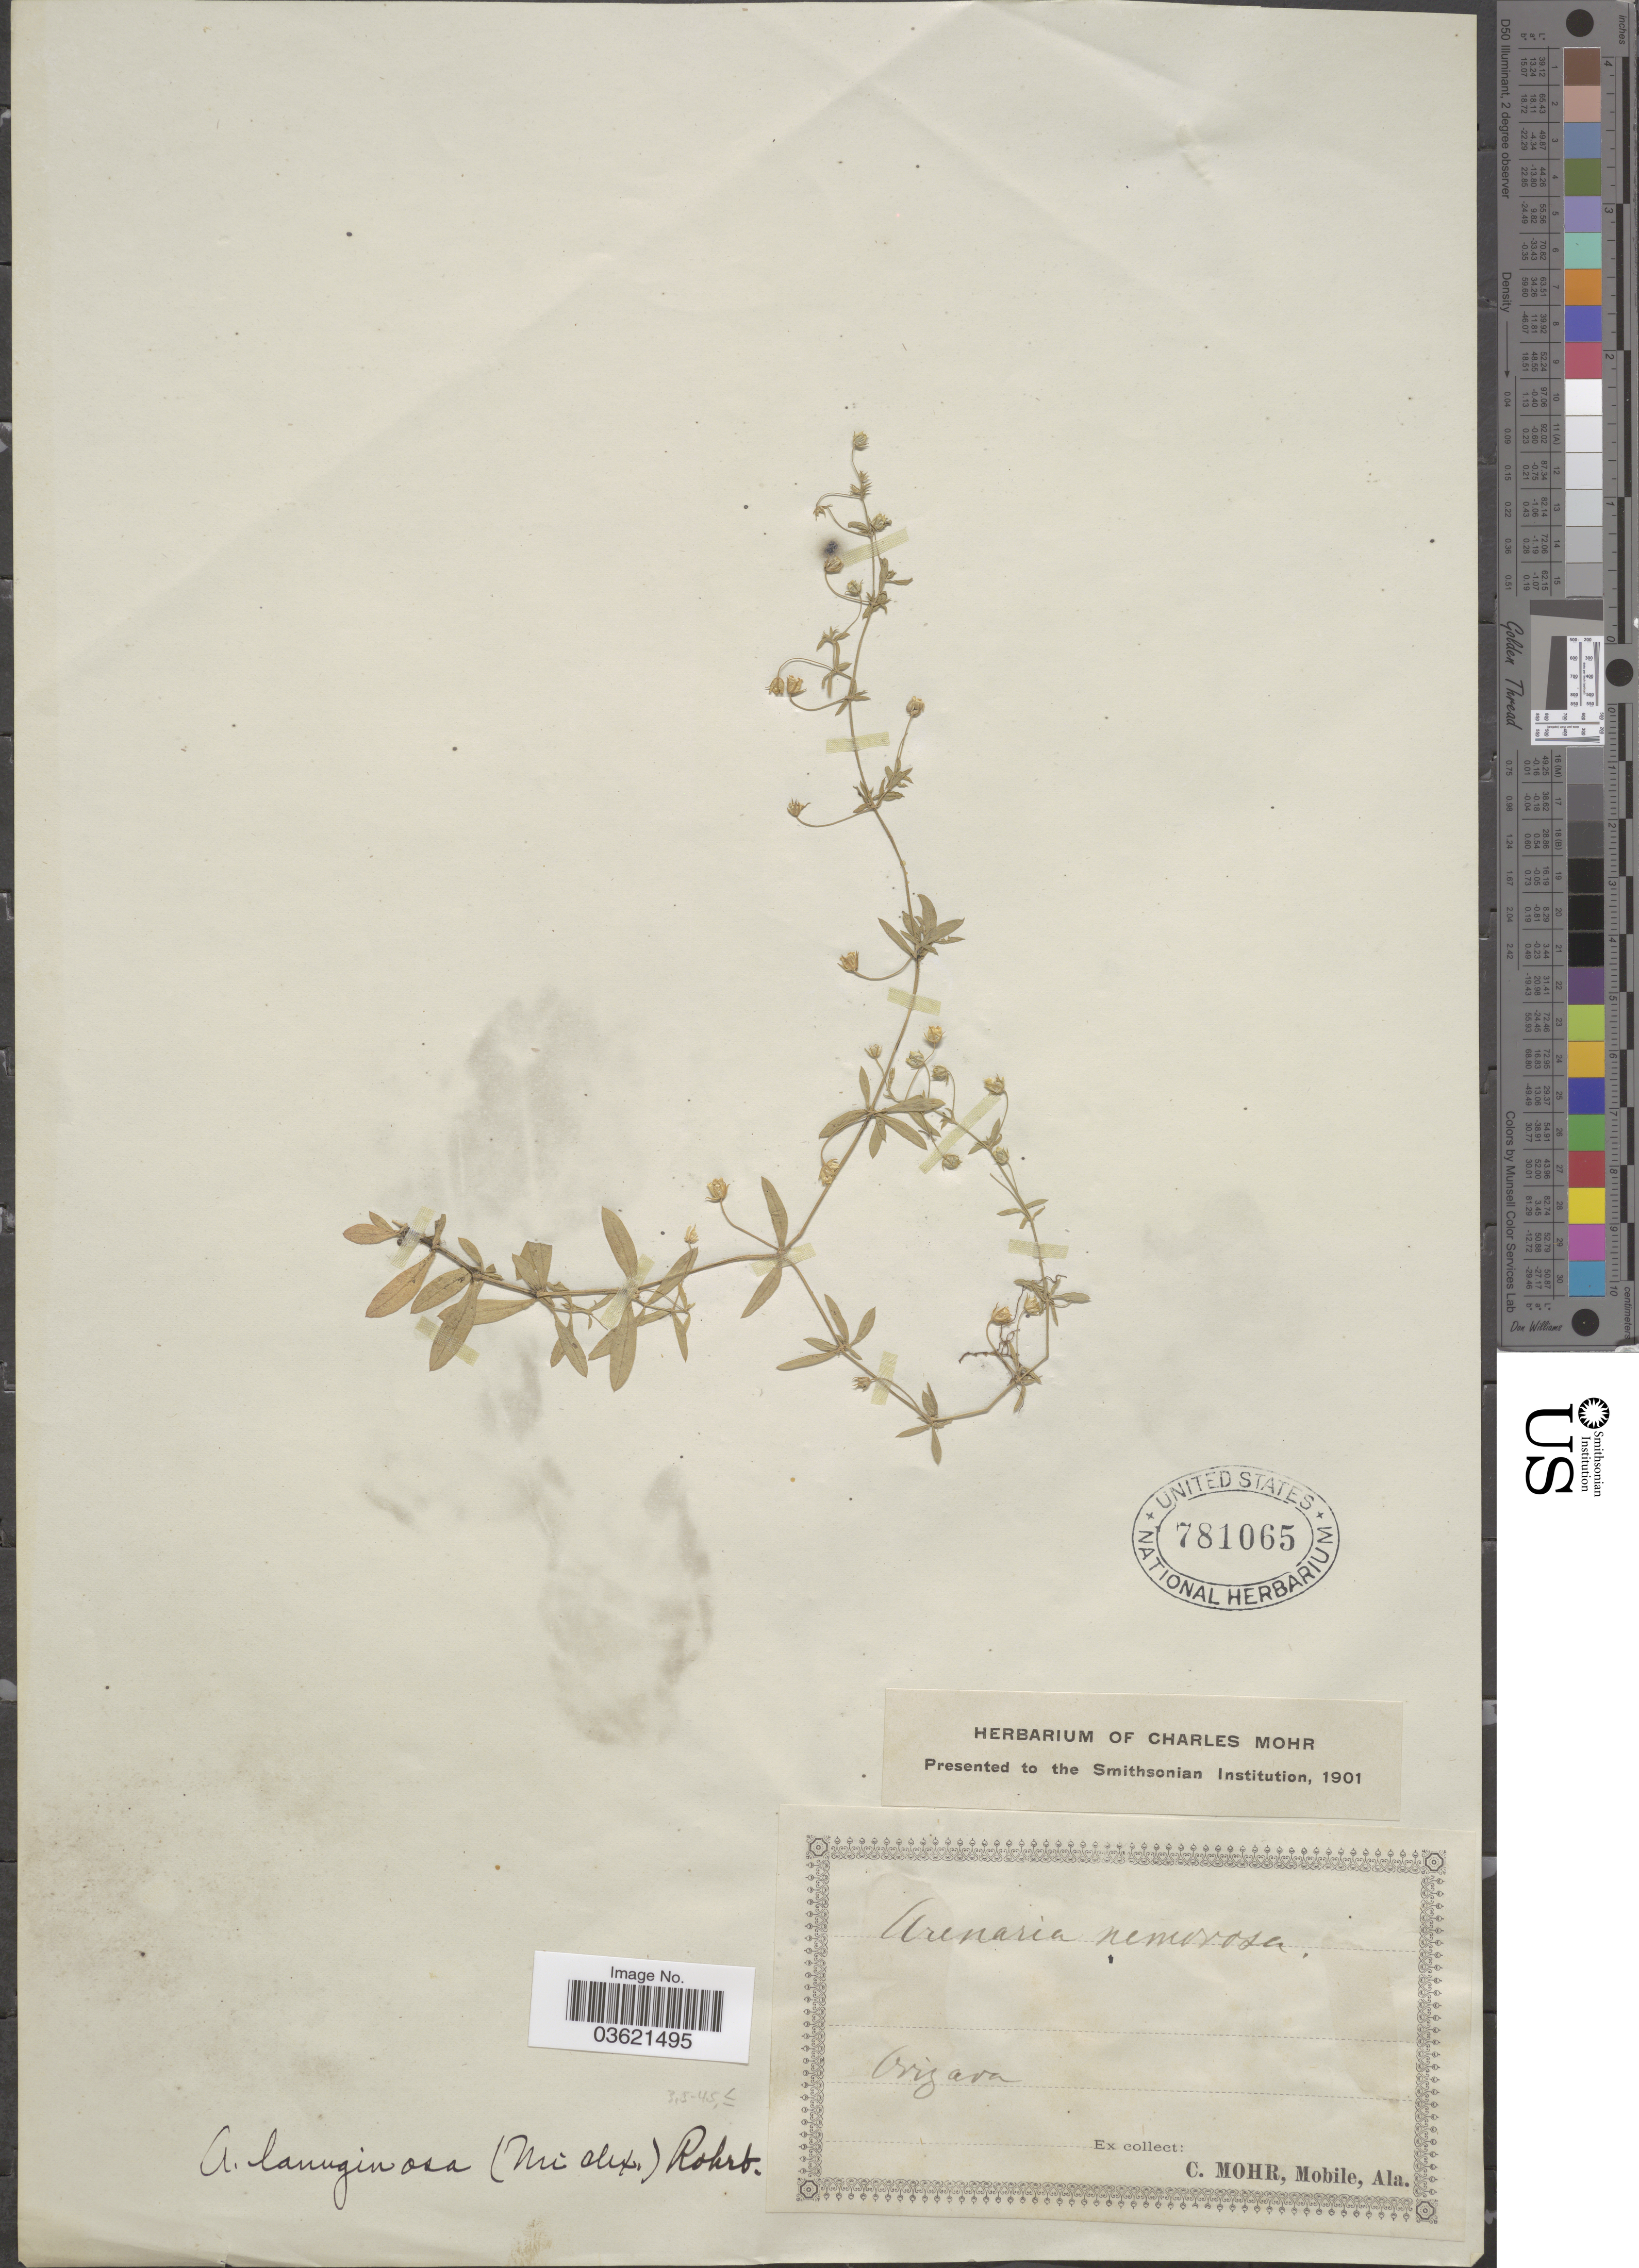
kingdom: Plantae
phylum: Tracheophyta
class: Magnoliopsida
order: Caryophyllales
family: Caryophyllaceae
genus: Arenaria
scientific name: Arenaria lanuginosa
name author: (Michx.) Rohrb.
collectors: Mohr, C. T. (herbarium)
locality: Orizava.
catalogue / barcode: US 781065